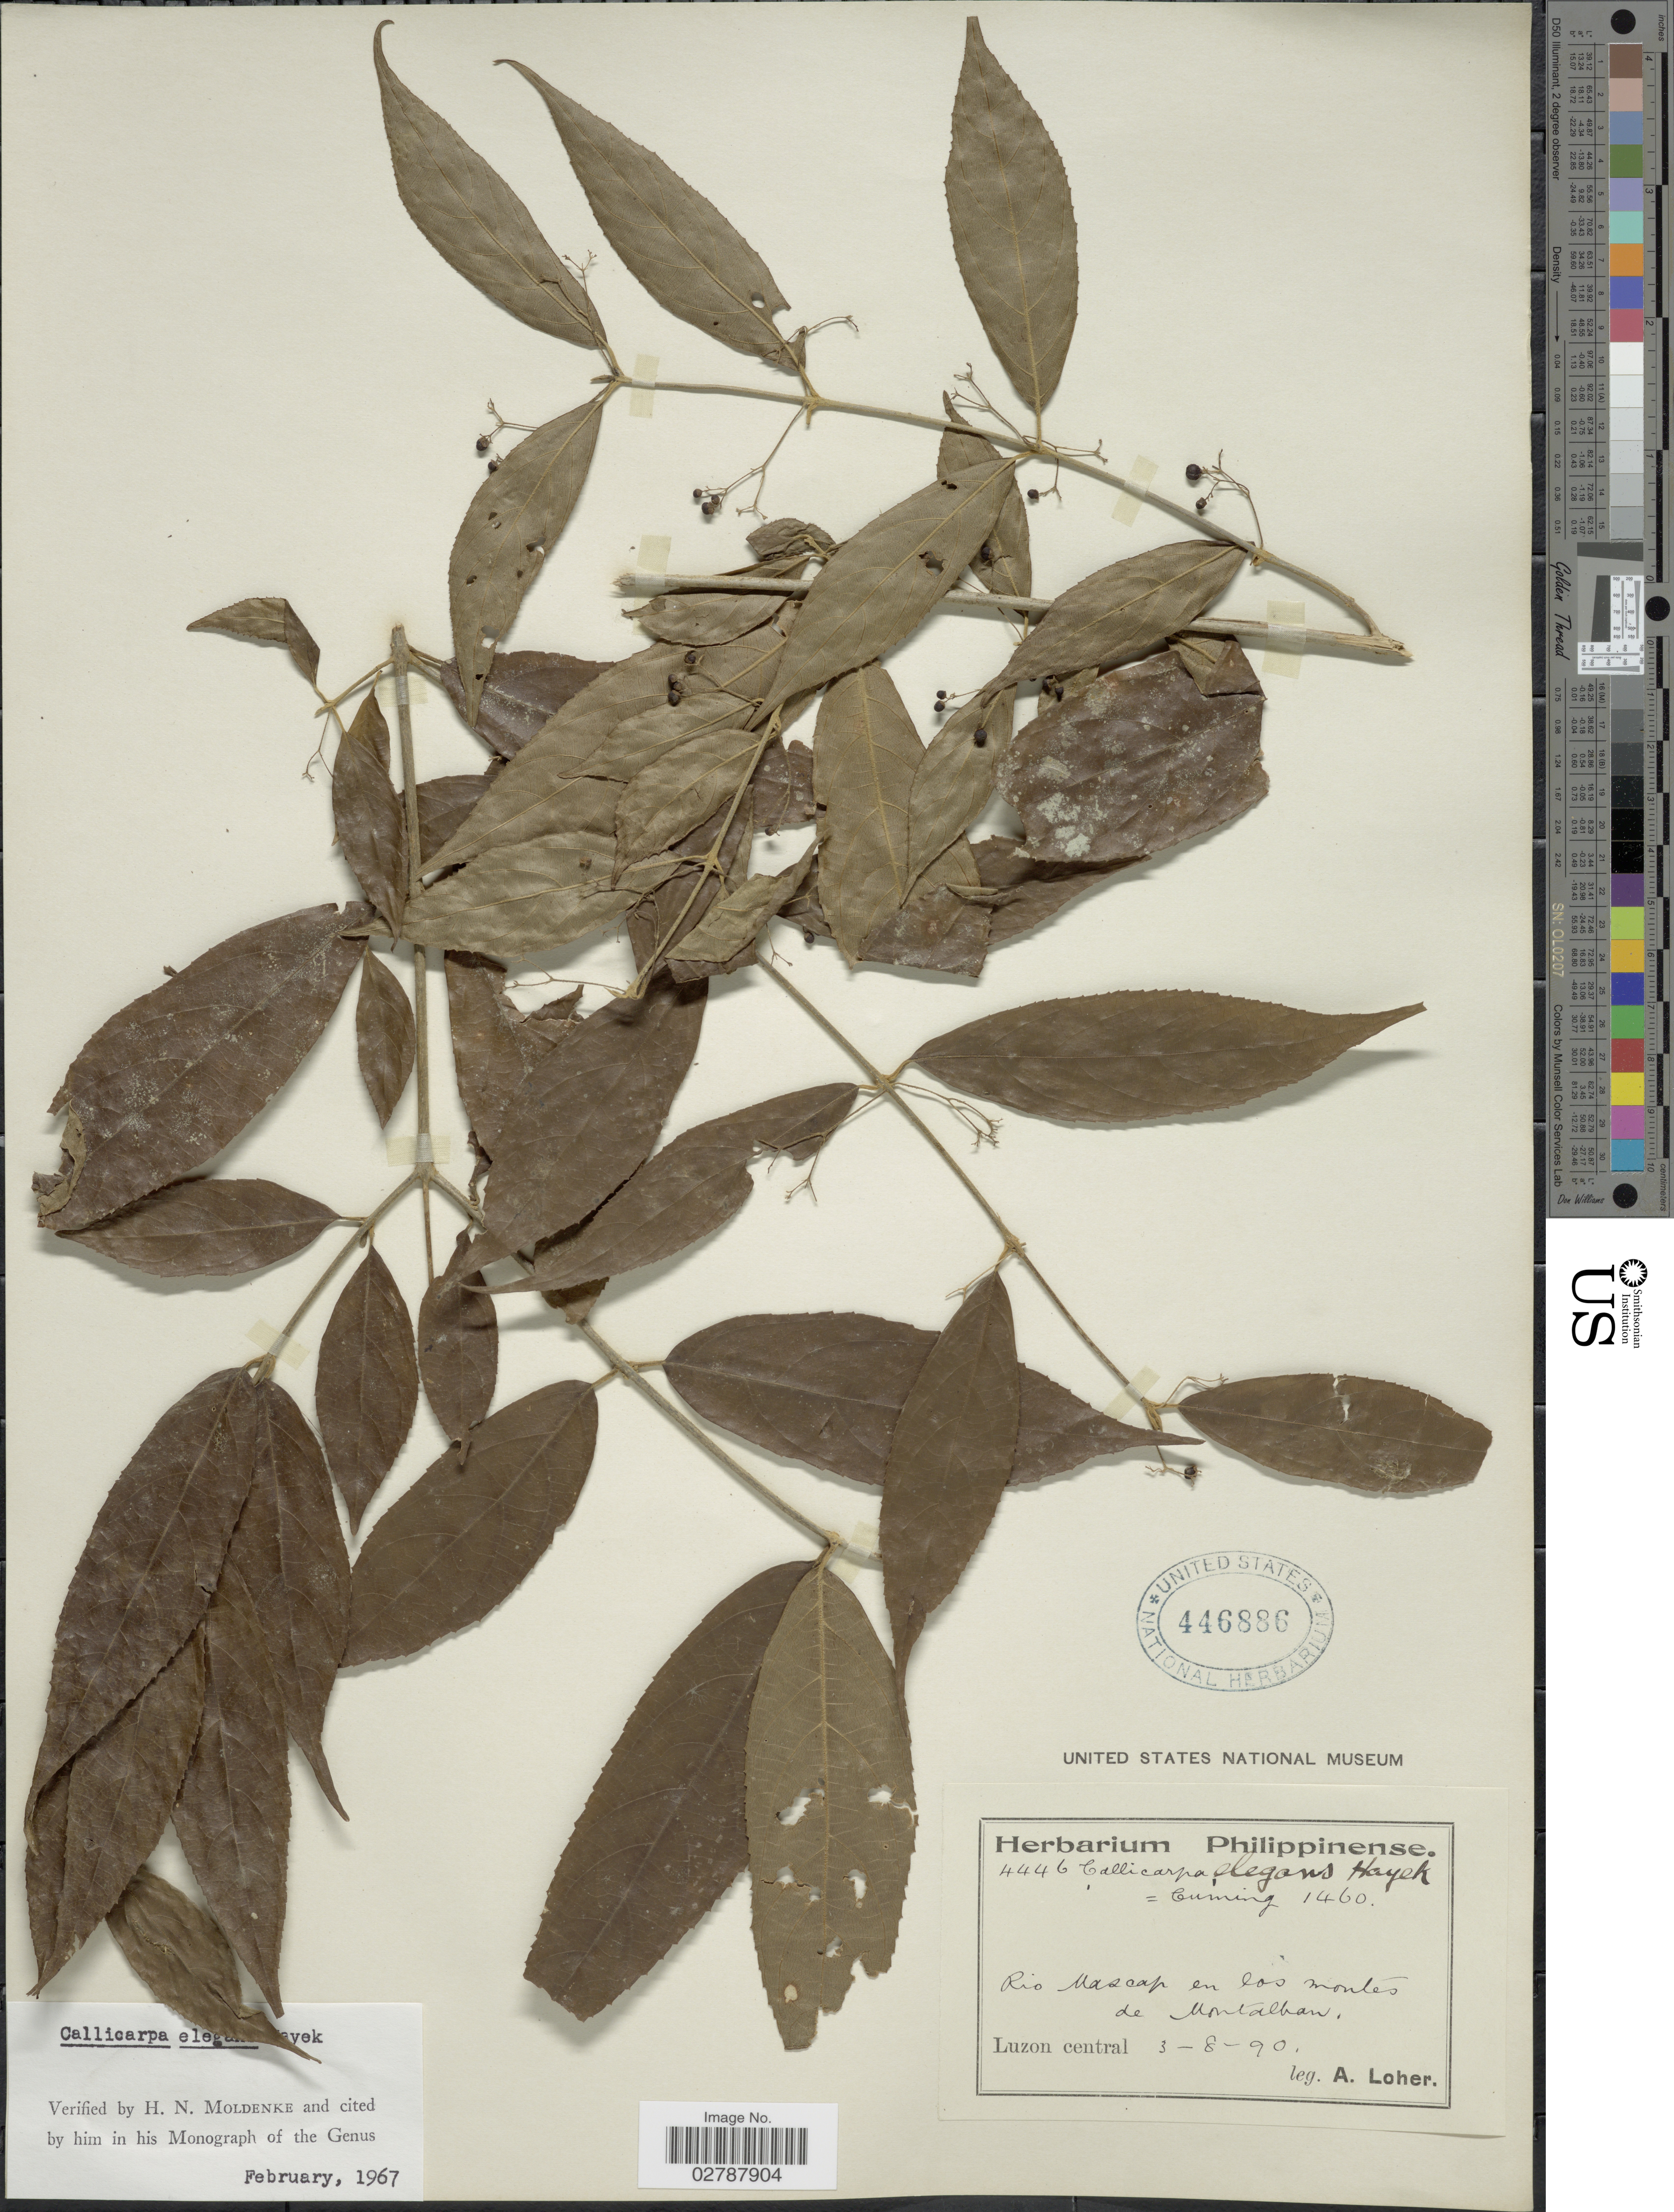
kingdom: Plantae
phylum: Tracheophyta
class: Magnoliopsida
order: Lamiales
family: Lamiaceae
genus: Callicarpa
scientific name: Callicarpa elegans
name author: Hayek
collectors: A. Loher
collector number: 4446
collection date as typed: Transcribed d/m/y: 3/8/90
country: Philippines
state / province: Central Luzon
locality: Rio Mascap en los montes de Montalban. Luzon central.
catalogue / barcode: US 446886